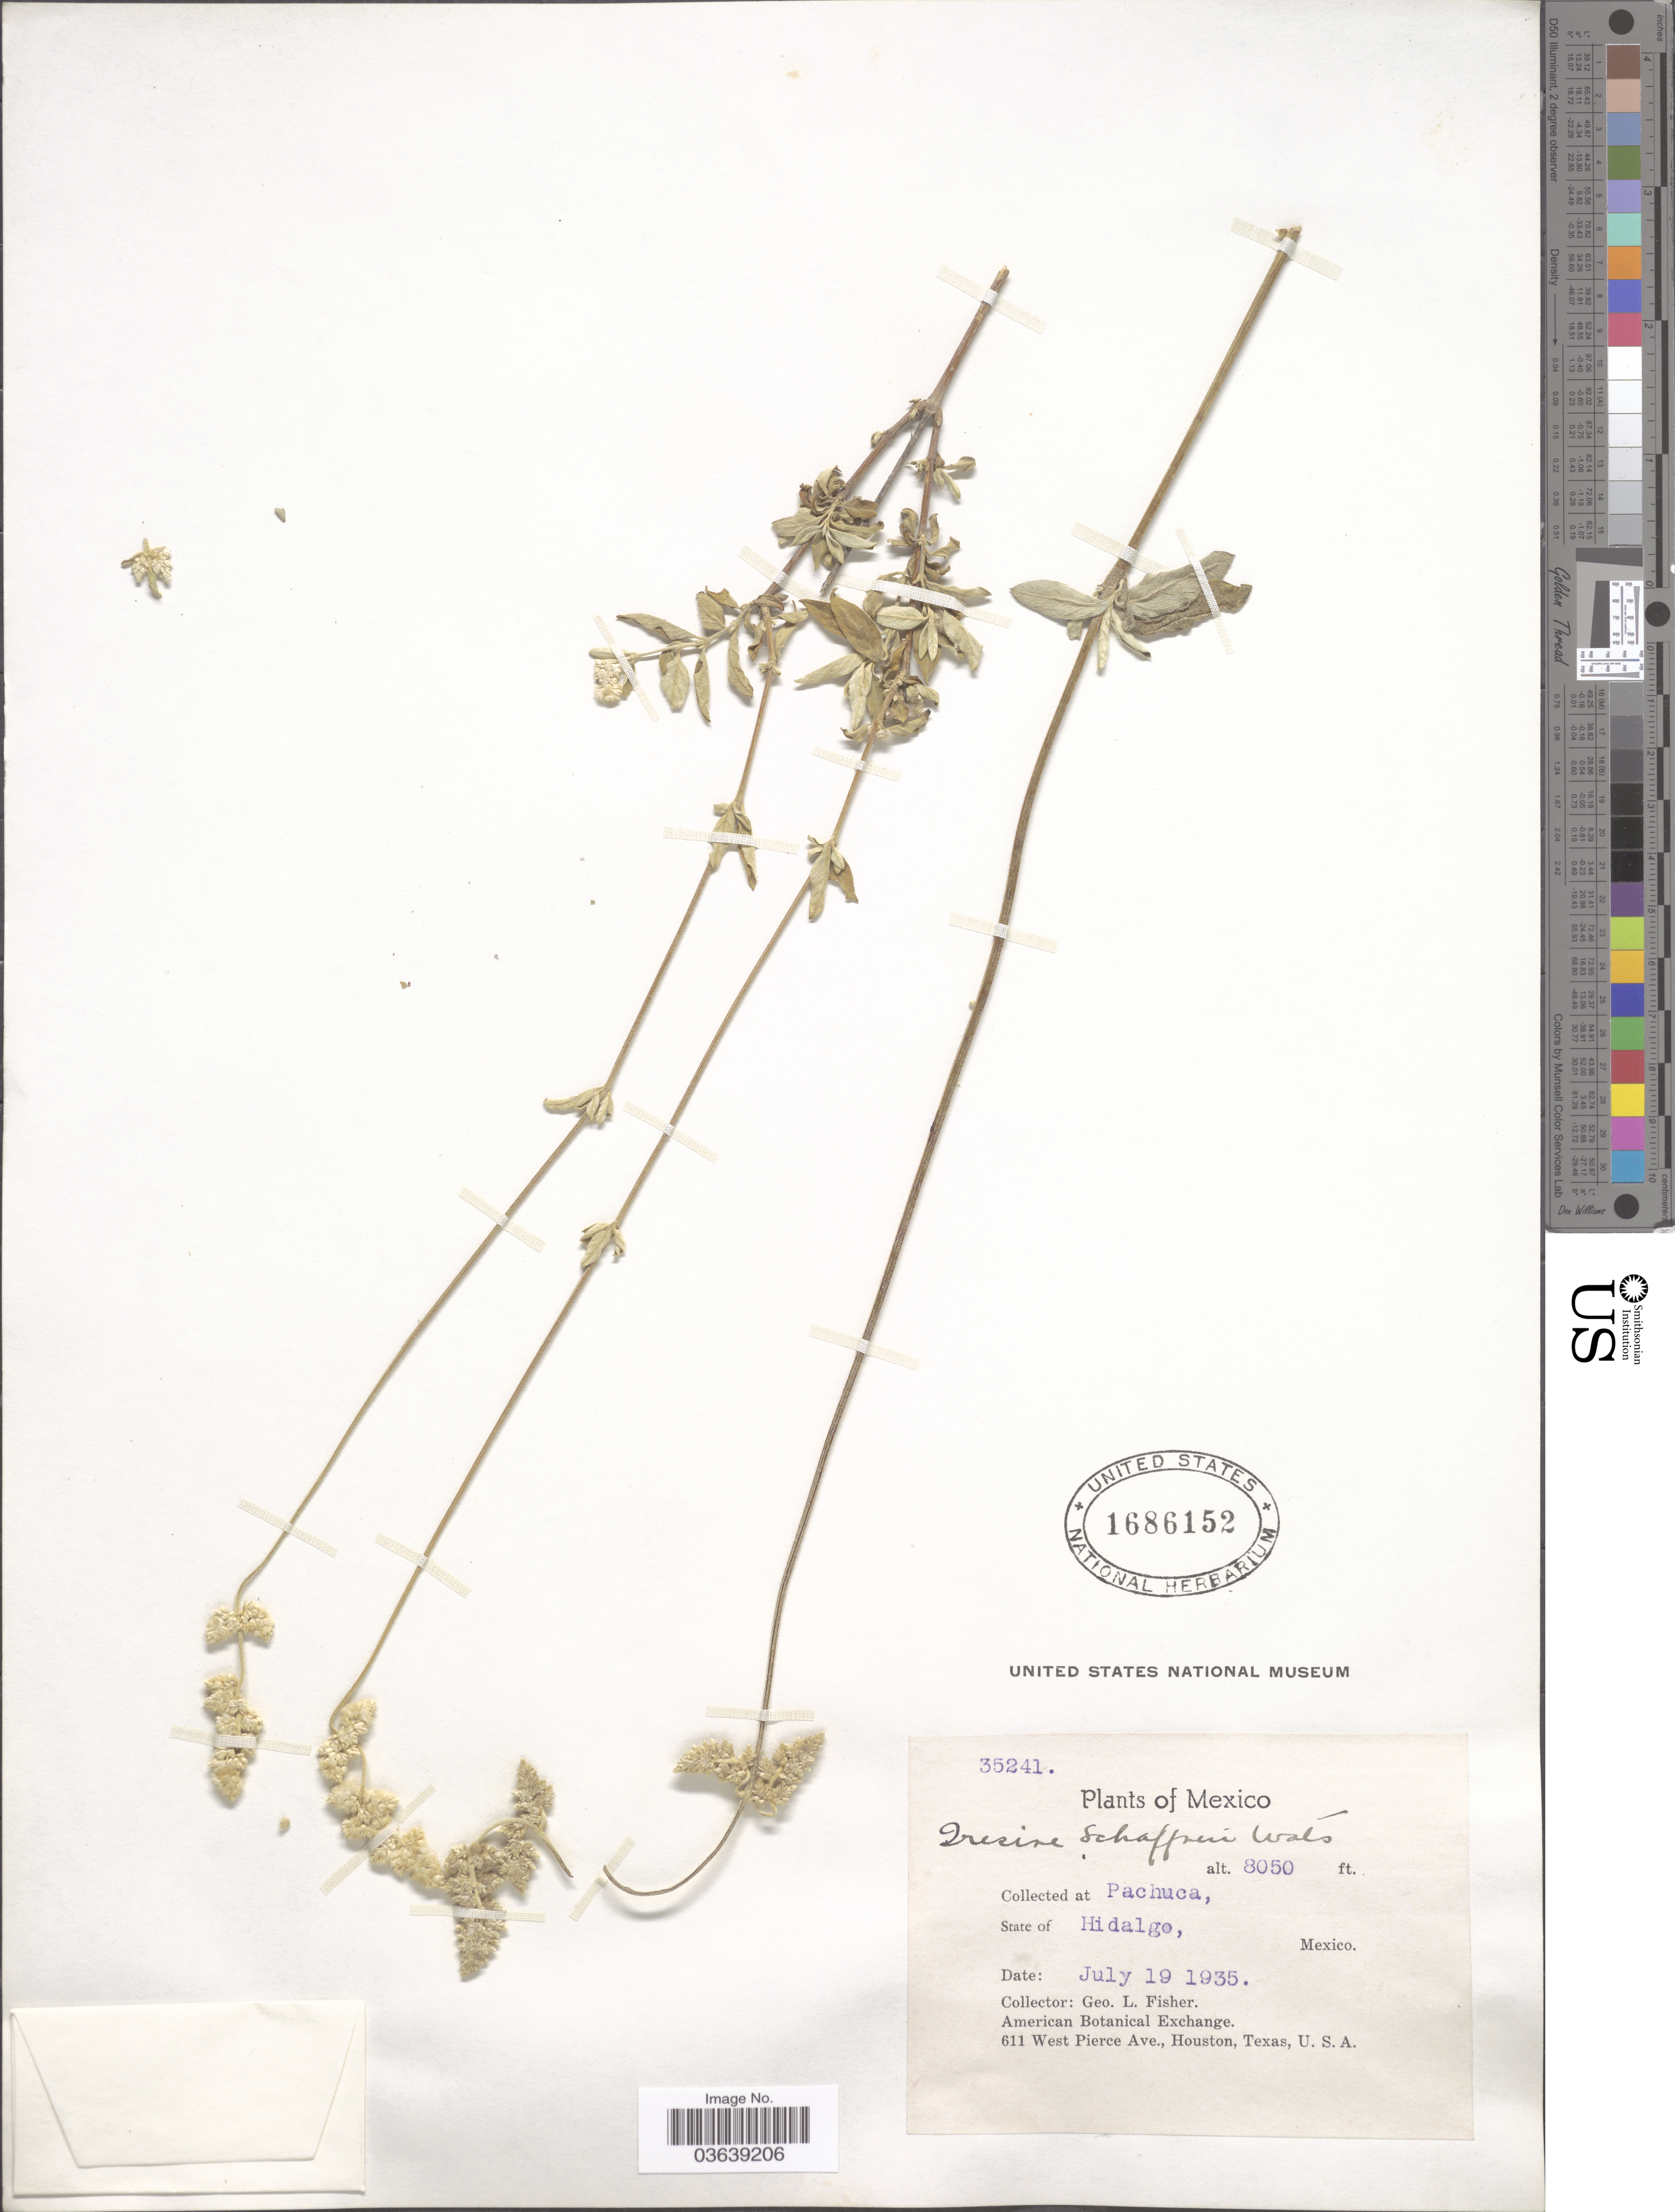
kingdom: Plantae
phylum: Tracheophyta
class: Magnoliopsida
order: Caryophyllales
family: Amaranthaceae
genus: Iresine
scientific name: Iresine schaffneri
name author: S. Watson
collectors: G. L. Fisher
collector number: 35241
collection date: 1935-07-19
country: Mexico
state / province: Hidalgo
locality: Pachuga.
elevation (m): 2454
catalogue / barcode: US 1686152